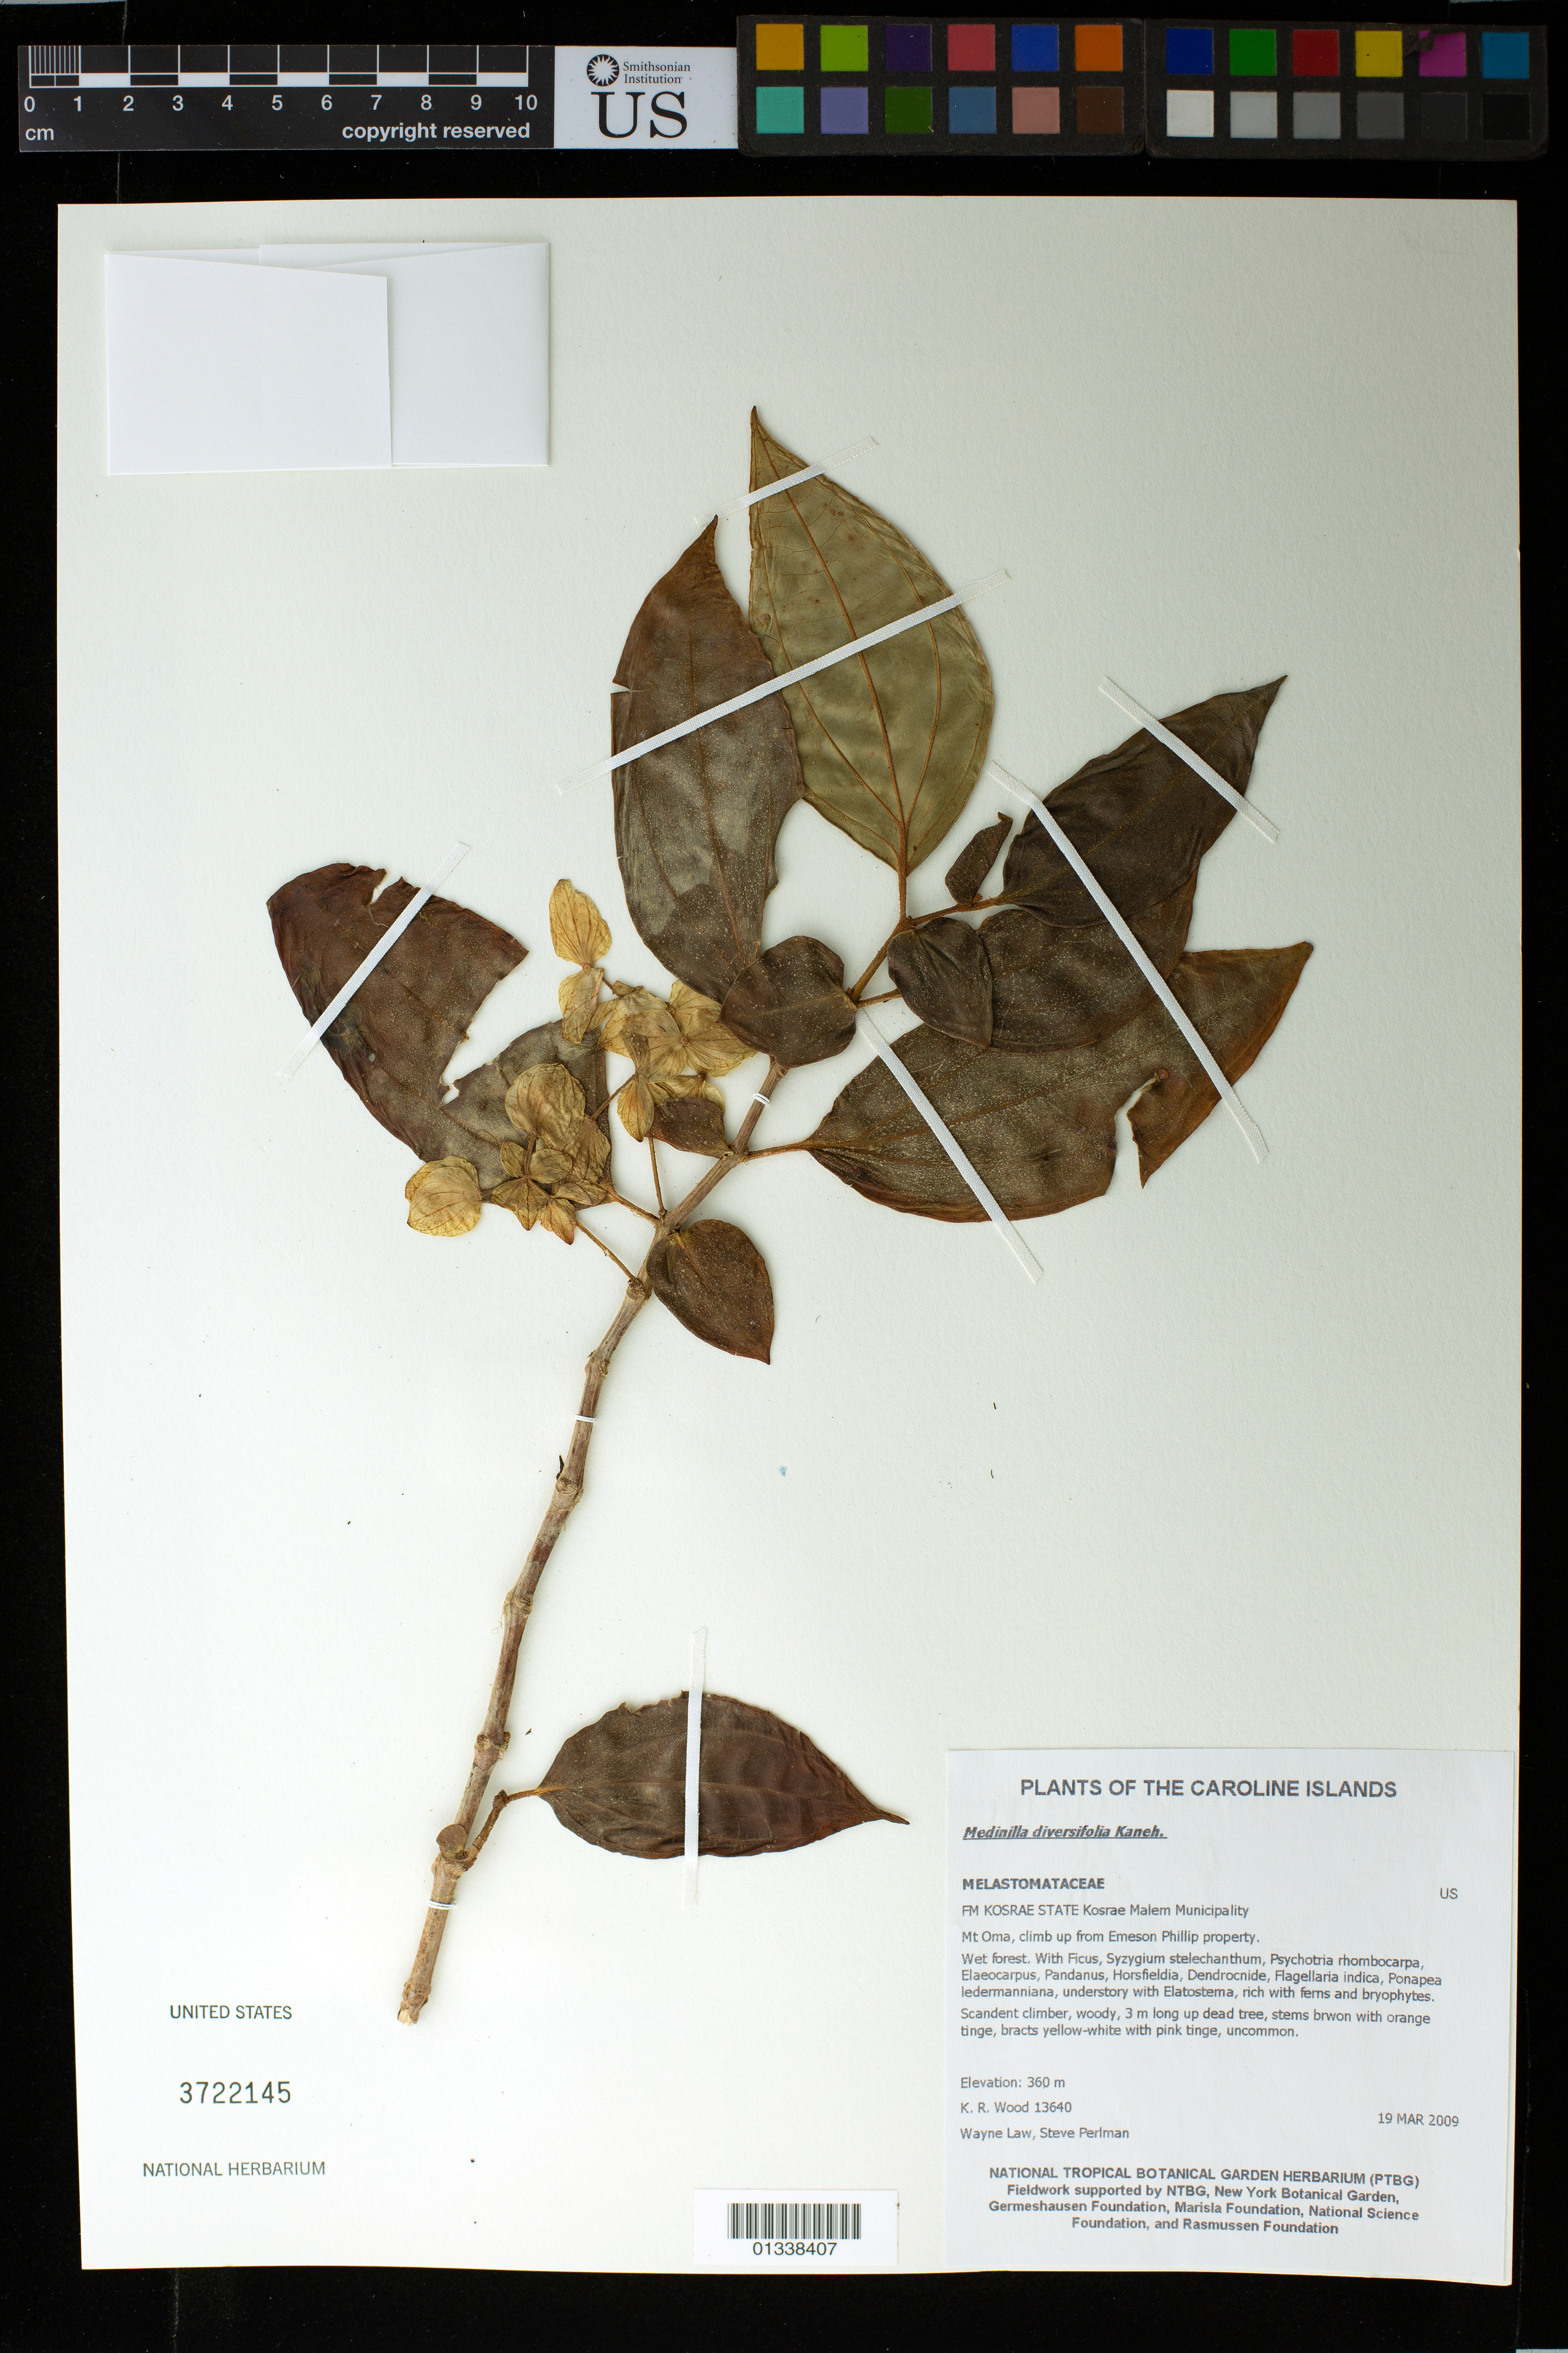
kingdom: Plantae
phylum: Tracheophyta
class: Magnoliopsida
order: Myrtales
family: Melastomataceae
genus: Medinilla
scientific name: Medinilla diversifolia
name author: Kaneh.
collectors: K. R. Wood, W. Law & S. P. Perlman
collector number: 13640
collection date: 2009-03-19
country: Micronesia, Federated States of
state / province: Kosrae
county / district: Malem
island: Kosrae [Kusaie]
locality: Kosrae Malem Municipality. Mt Oma, climb up from Emeson Phillip property.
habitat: Wet forest. Understory, rich with ferns and bryophytes.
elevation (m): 360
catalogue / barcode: US 3722145